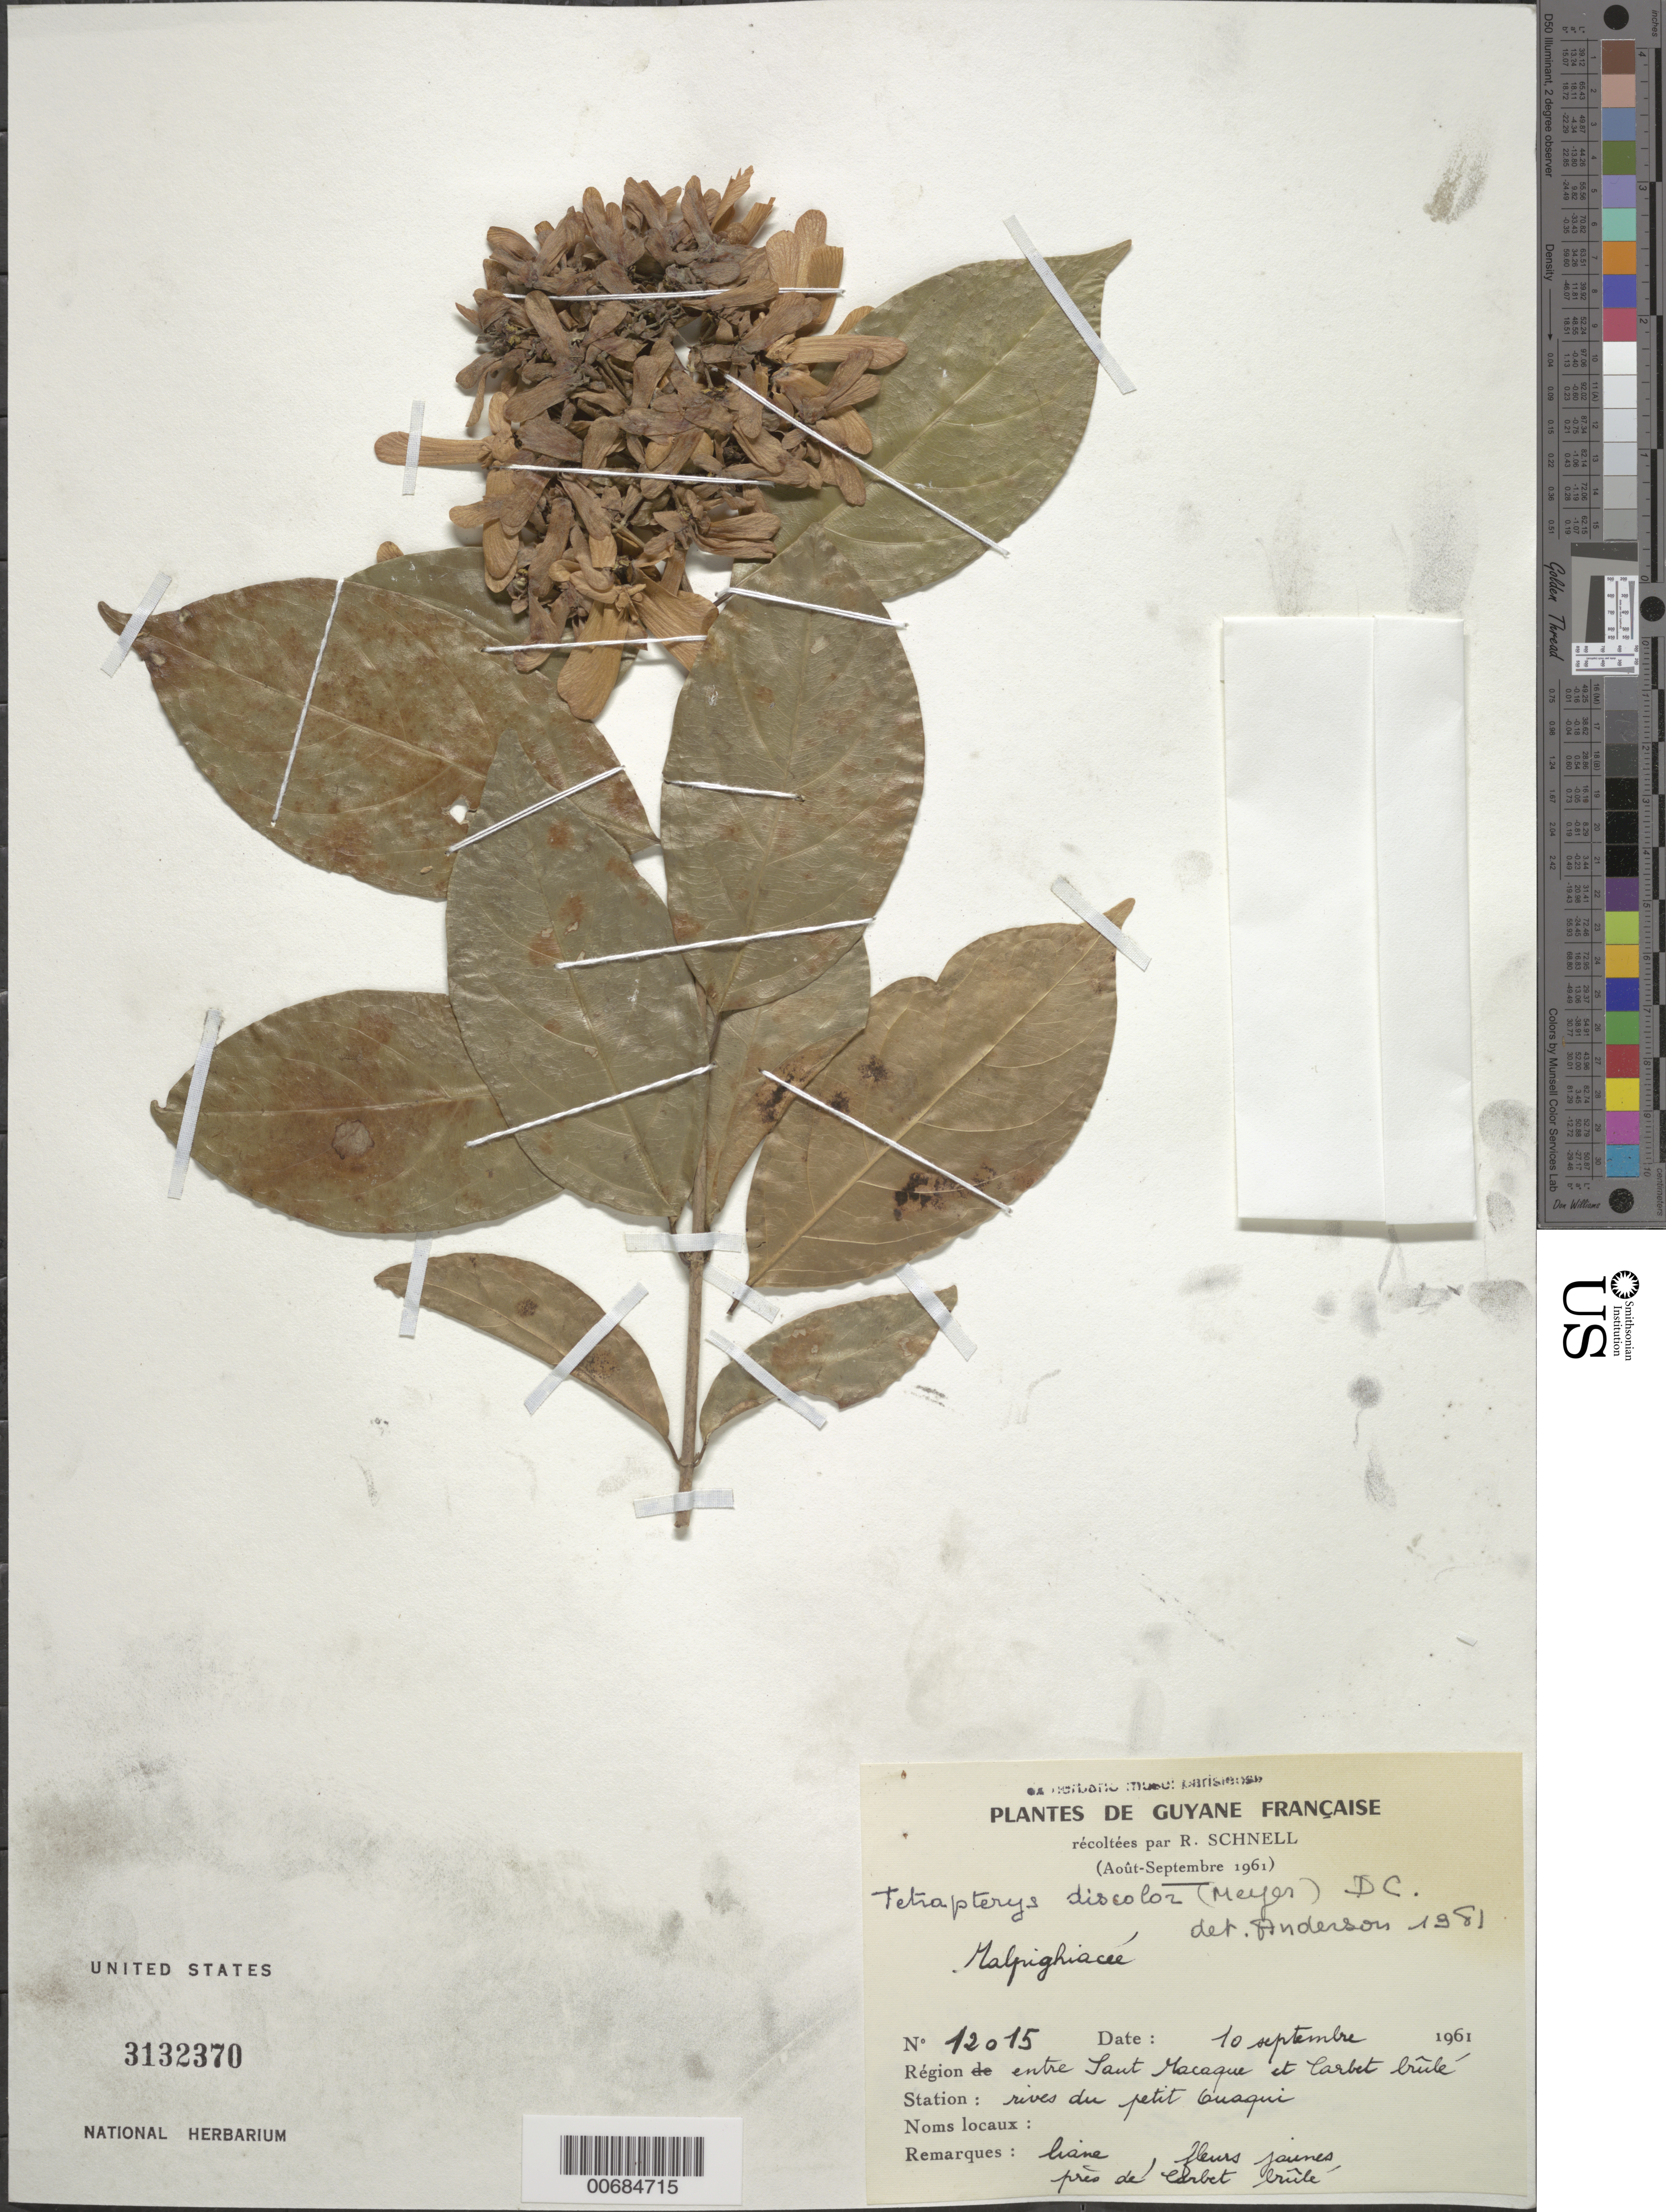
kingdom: Plantae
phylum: Tracheophyta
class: Magnoliopsida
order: Malpighiales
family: Malpighiaceae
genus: Tetrapterys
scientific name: Tetrapterys discolor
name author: (G. Mey.) DC.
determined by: Anderson, W. R., (MICH), University of Michigan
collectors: R. A. Schnell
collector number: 12015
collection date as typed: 10-Sep-61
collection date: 1961-09-10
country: French Guiana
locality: Saut Macaque à Carbet brulé; rives du petit Ouaqui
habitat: Riverbank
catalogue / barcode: US 3132370